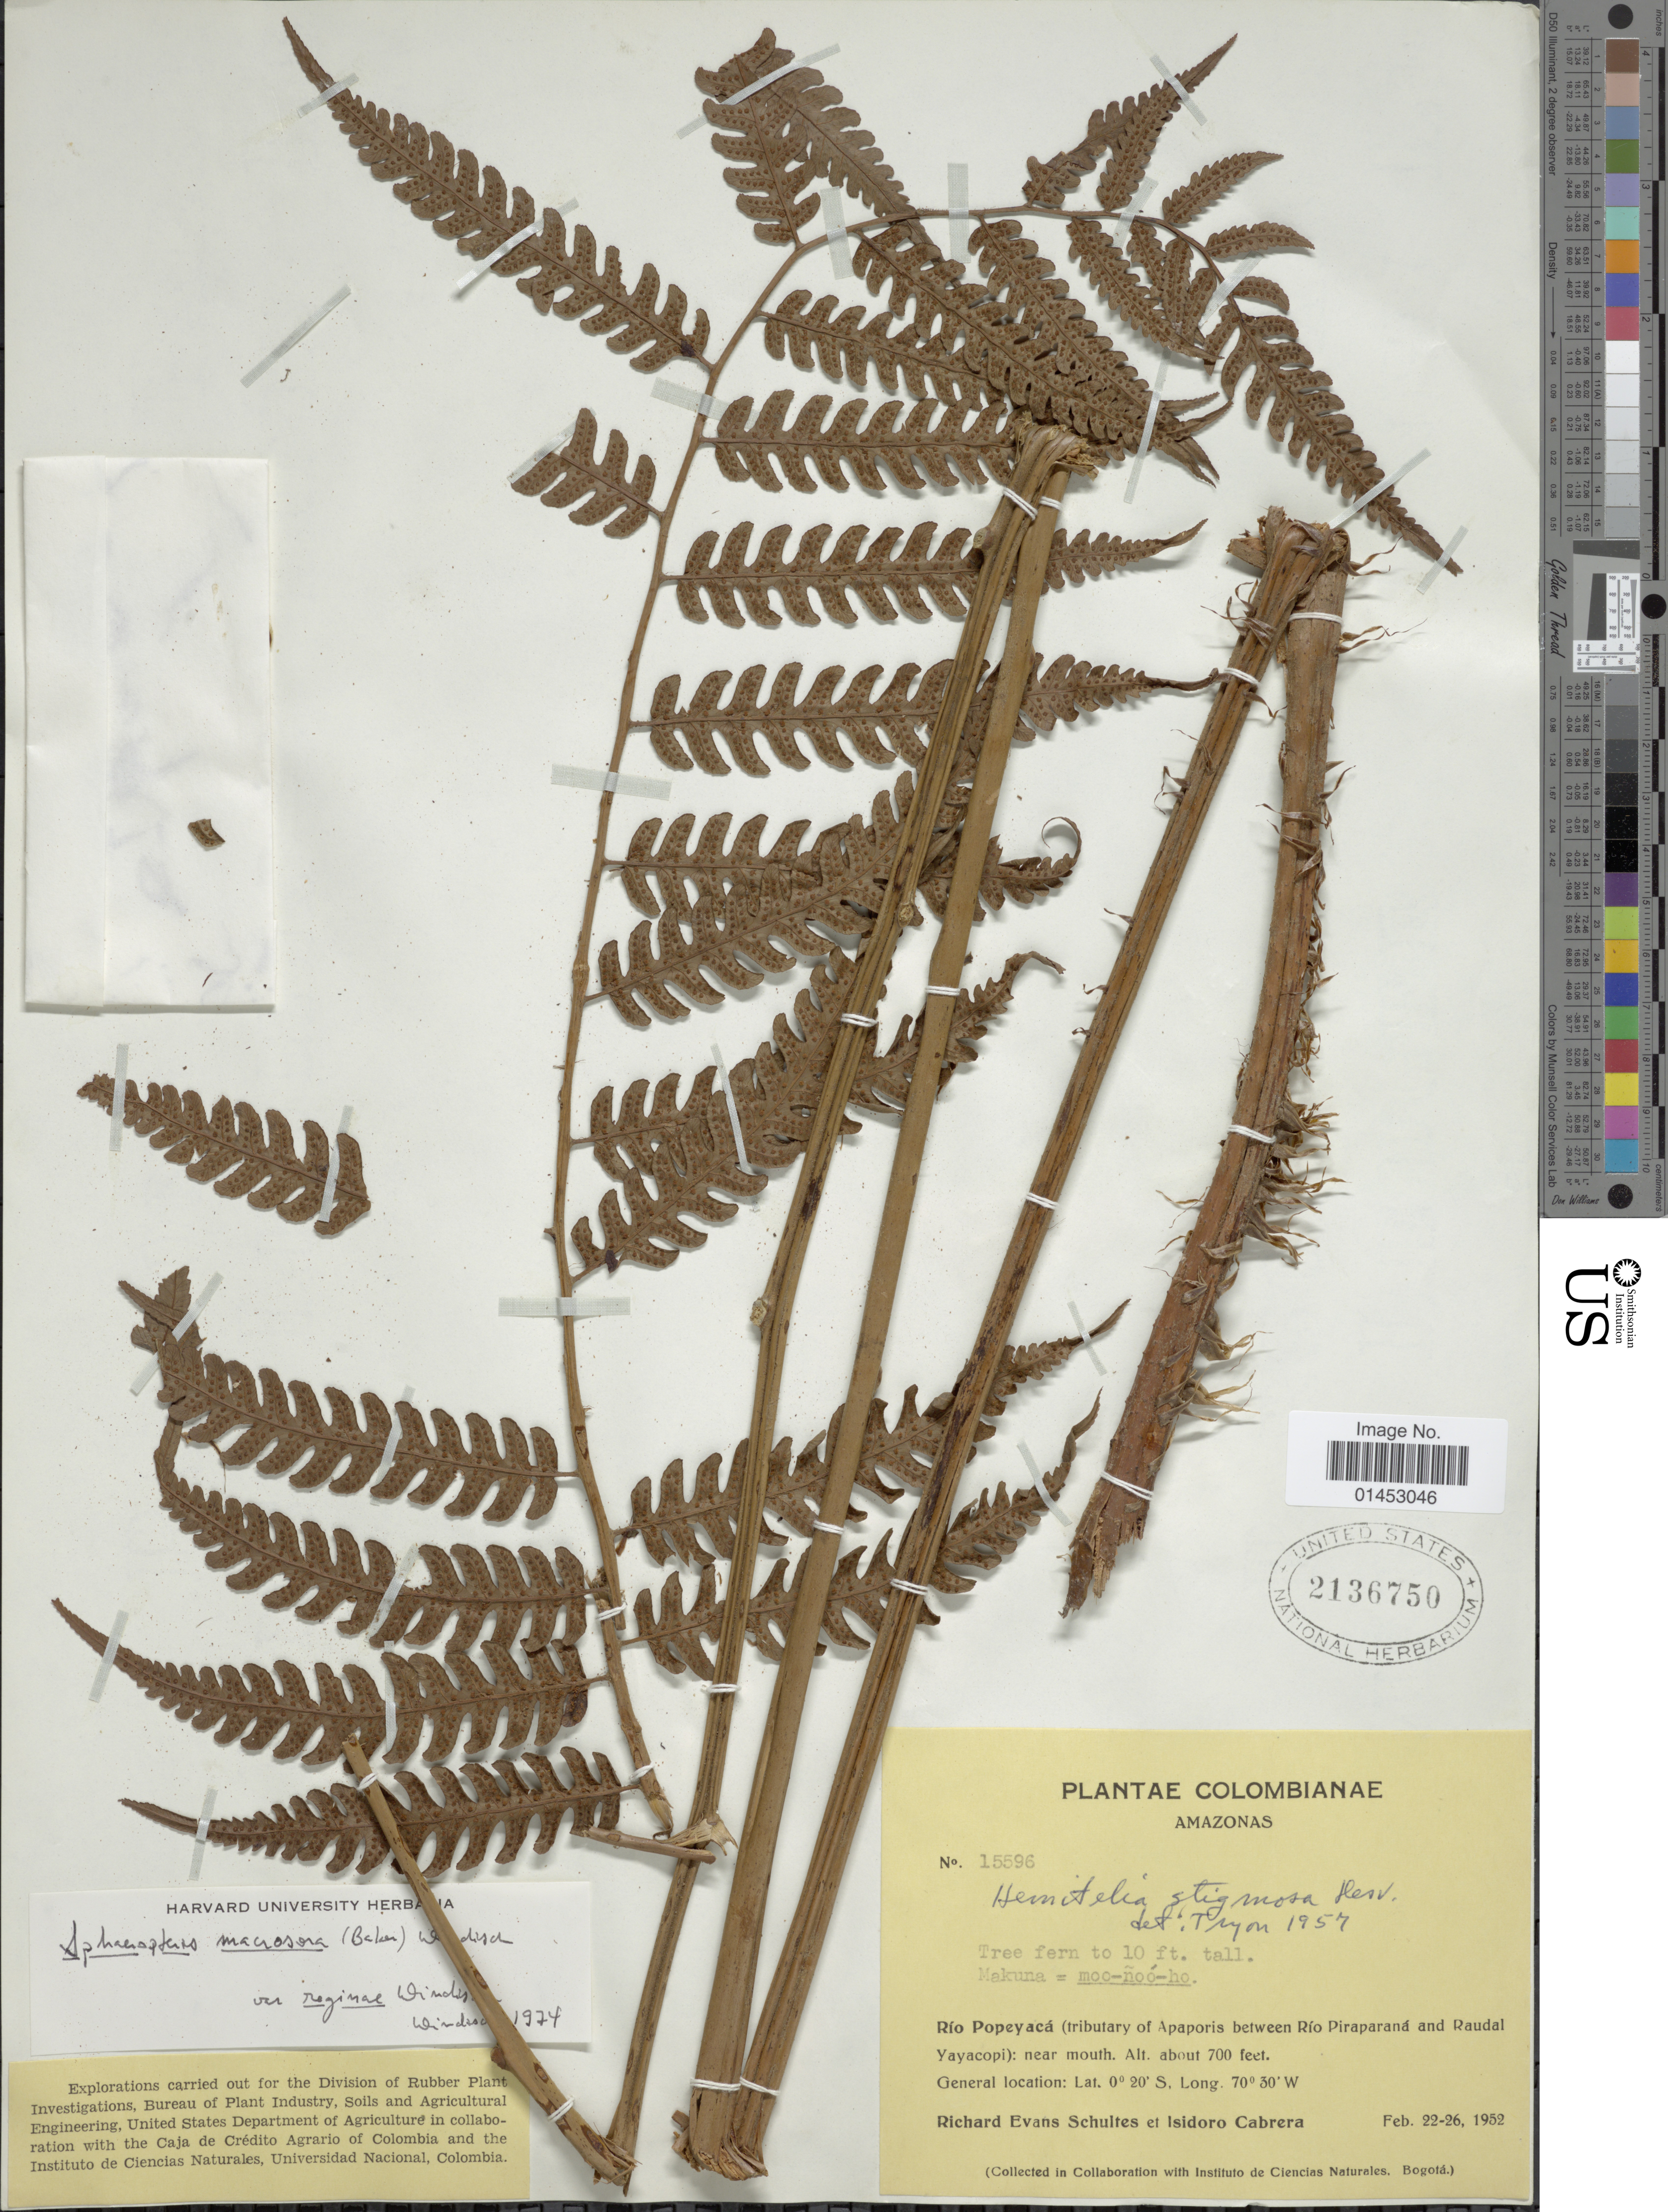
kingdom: Plantae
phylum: Tracheophyta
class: Polypodiopsida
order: Cyatheales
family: Cyatheaceae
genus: Cyathea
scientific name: Cyathea traillii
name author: (Baker) Domin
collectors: R. E. Schultes & I. Cabrera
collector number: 15596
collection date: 1952-02-22/1952-02-26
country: Colombia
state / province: Amazônas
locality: Rio Popeyaca, (tributary of Apaporis between Rio Piraparaná and Raudal Yayacopi): near mouth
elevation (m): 213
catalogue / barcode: US 2136750